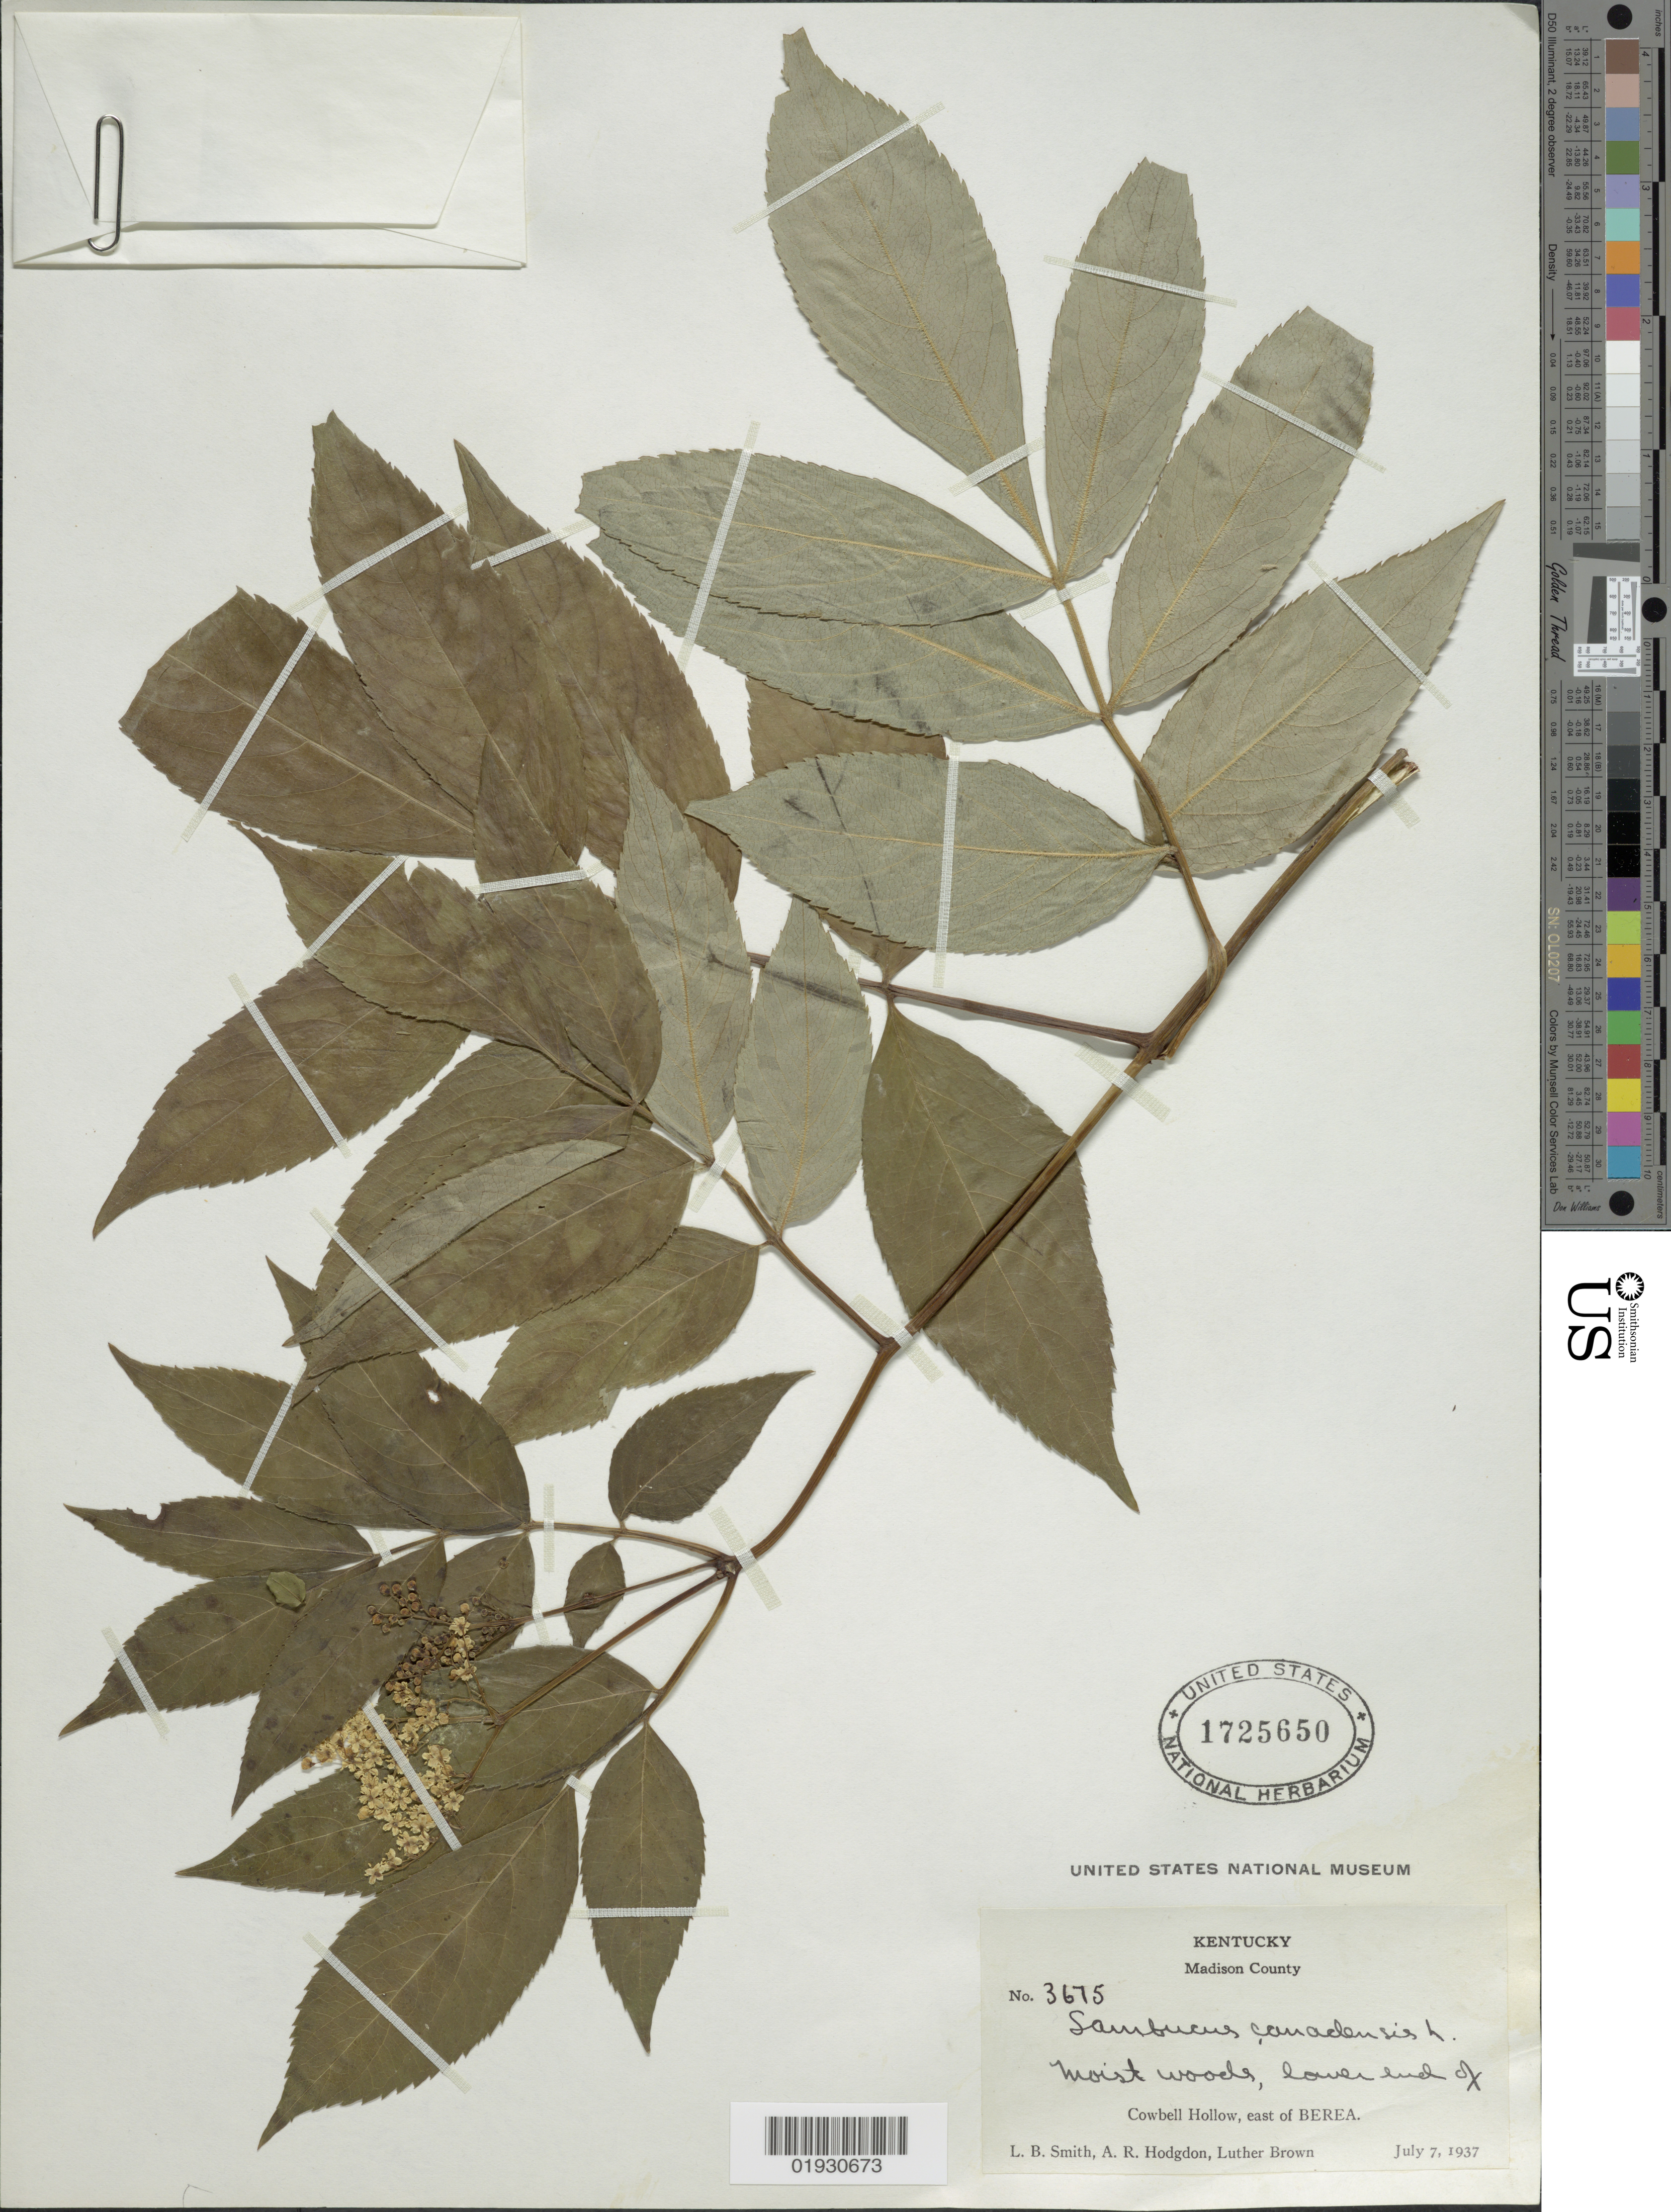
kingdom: Plantae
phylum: Tracheophyta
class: Magnoliopsida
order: Dipsacales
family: Viburnaceae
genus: Sambucus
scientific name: Sambucus canadensis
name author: L.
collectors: L. Smith, A. R. Hodgdon & L. Brown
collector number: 3675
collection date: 1937-07-07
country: United States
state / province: Kentucky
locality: Madison County, Lower end of Cowbell Hollow, east of Berea.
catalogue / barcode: US 1725650